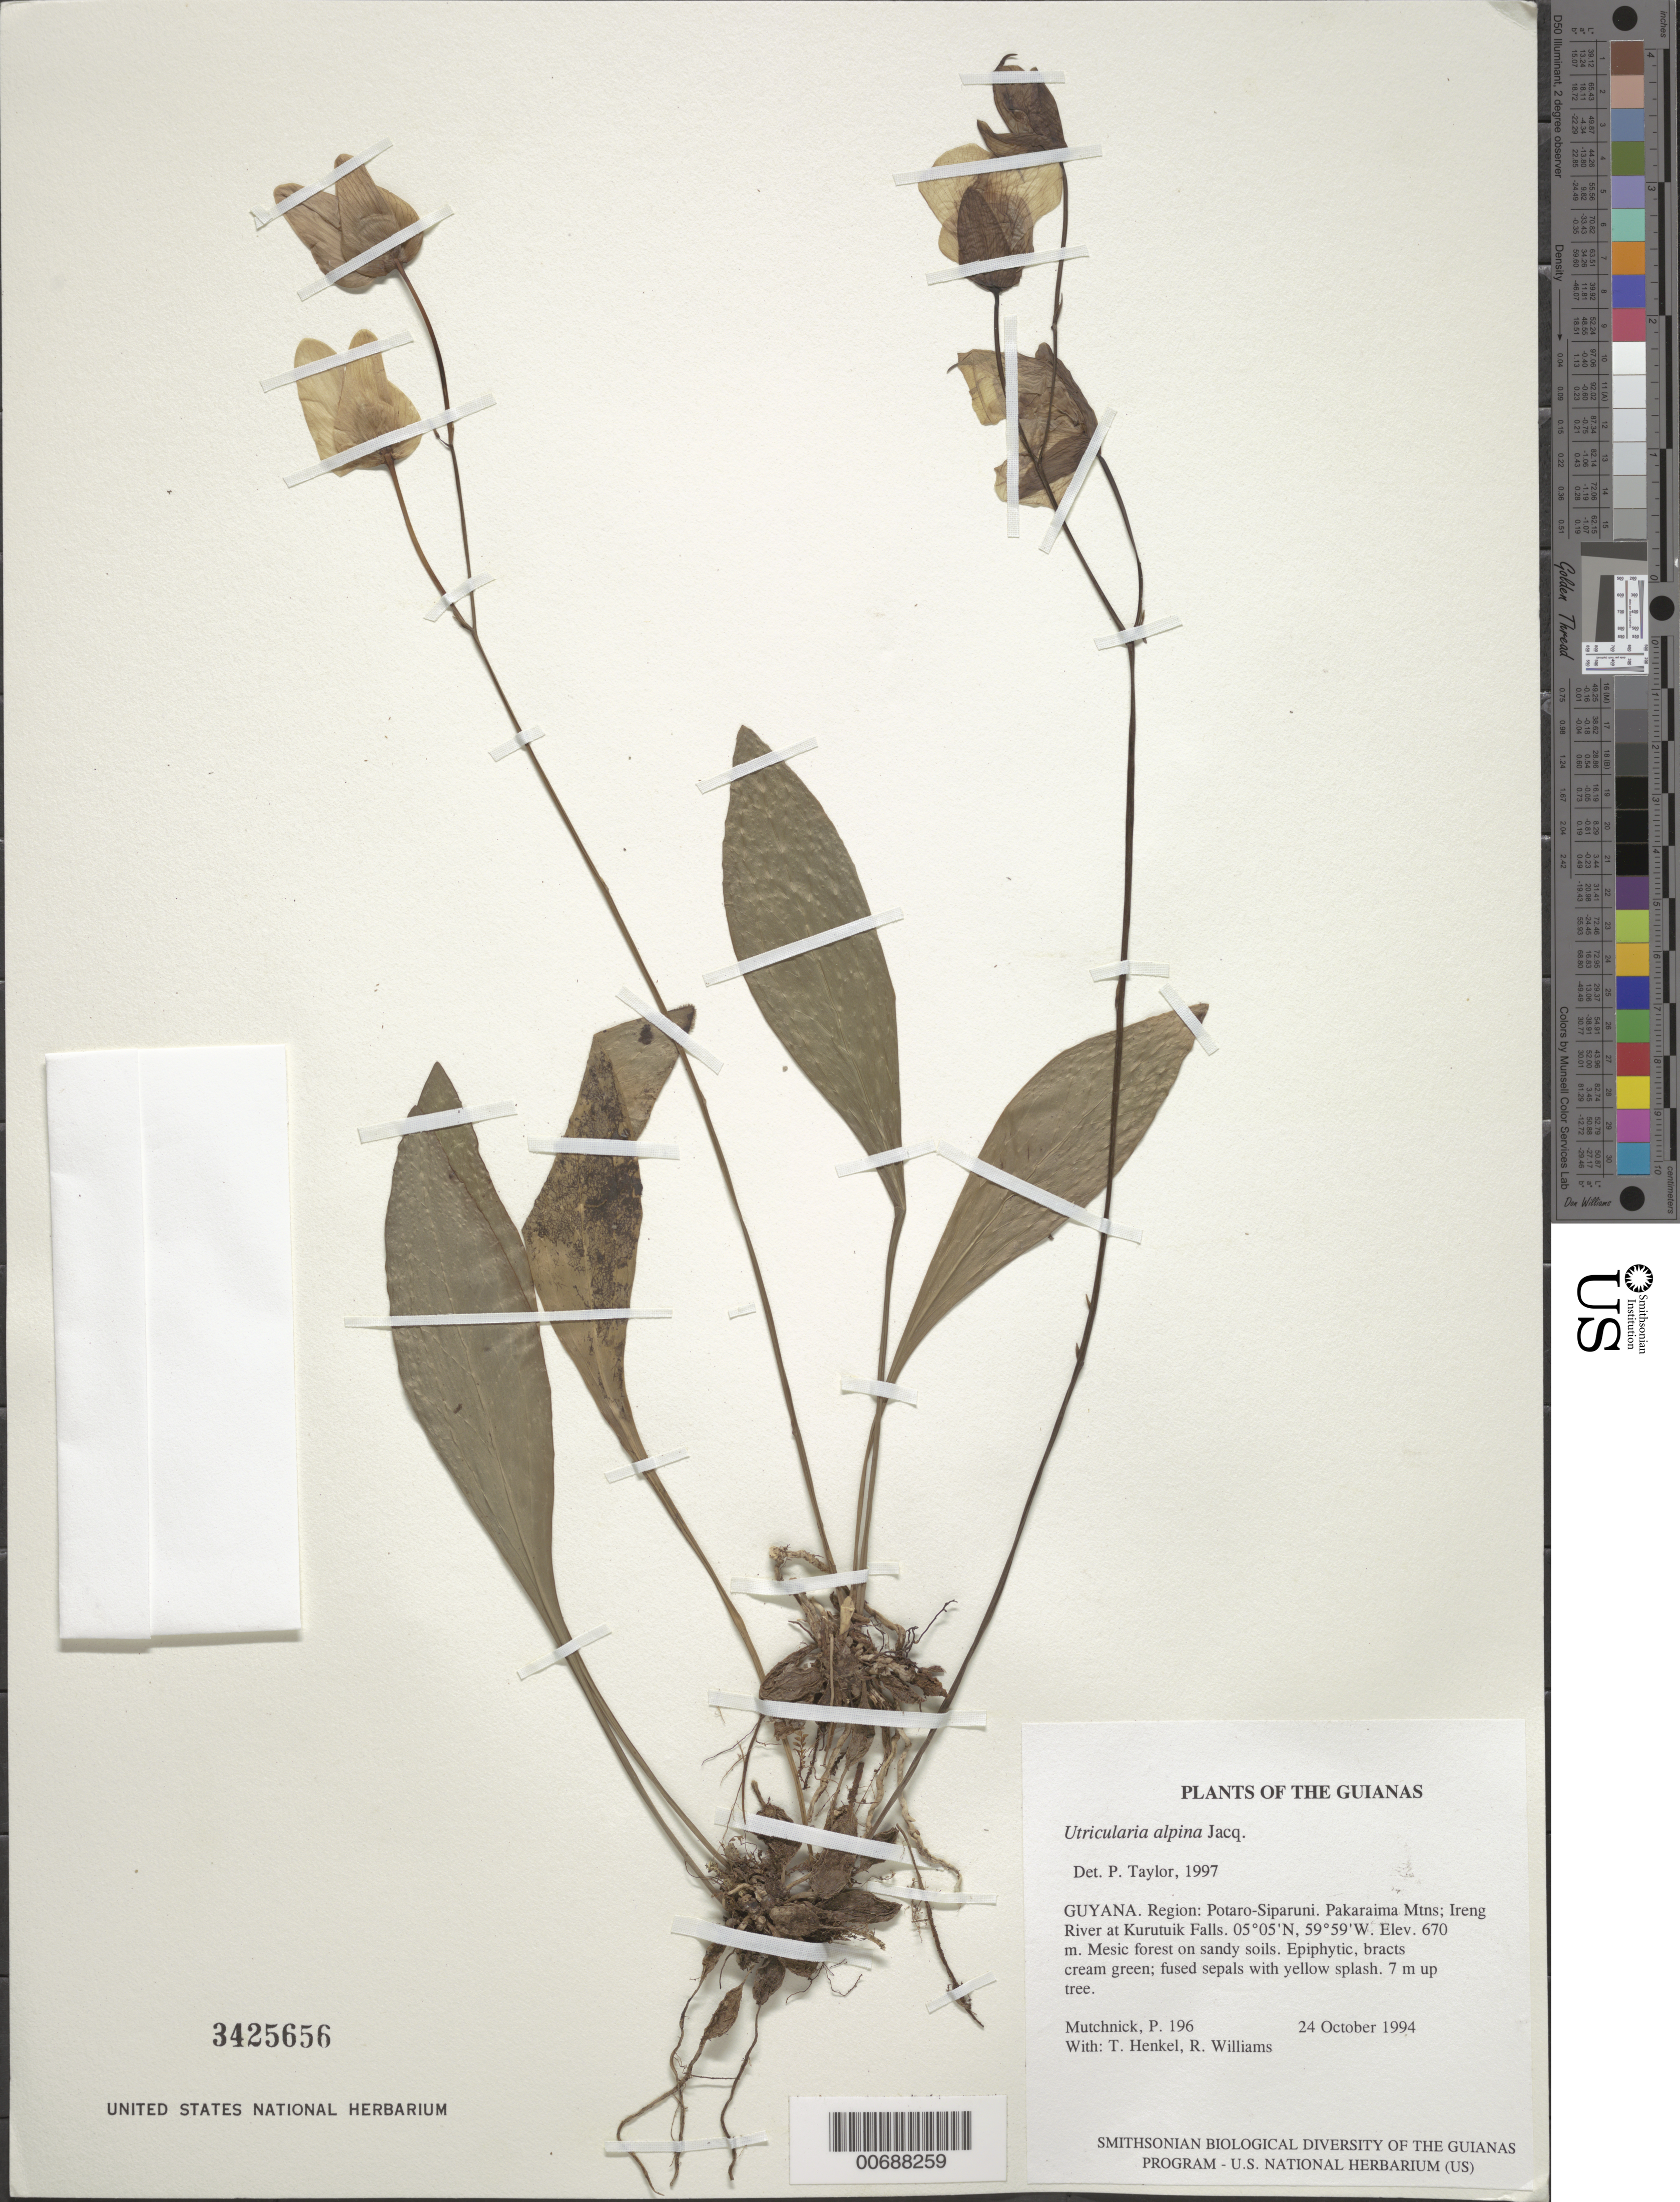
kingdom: Plantae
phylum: Tracheophyta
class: Magnoliopsida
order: Lamiales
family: Lentibulariaceae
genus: Utricularia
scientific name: Utricularia alpina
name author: Jacq.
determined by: Taylor, P.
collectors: P. Mutchnick, T. Henkel & R. Williams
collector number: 196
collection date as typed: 24 October 1994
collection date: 1994-10-24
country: Guyana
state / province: Potaro-Siparuni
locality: Pakaraima Mtns; Ireng River at Kurutuik Falls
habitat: Mesic forest on sandy soils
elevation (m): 670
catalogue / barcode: US 3425665